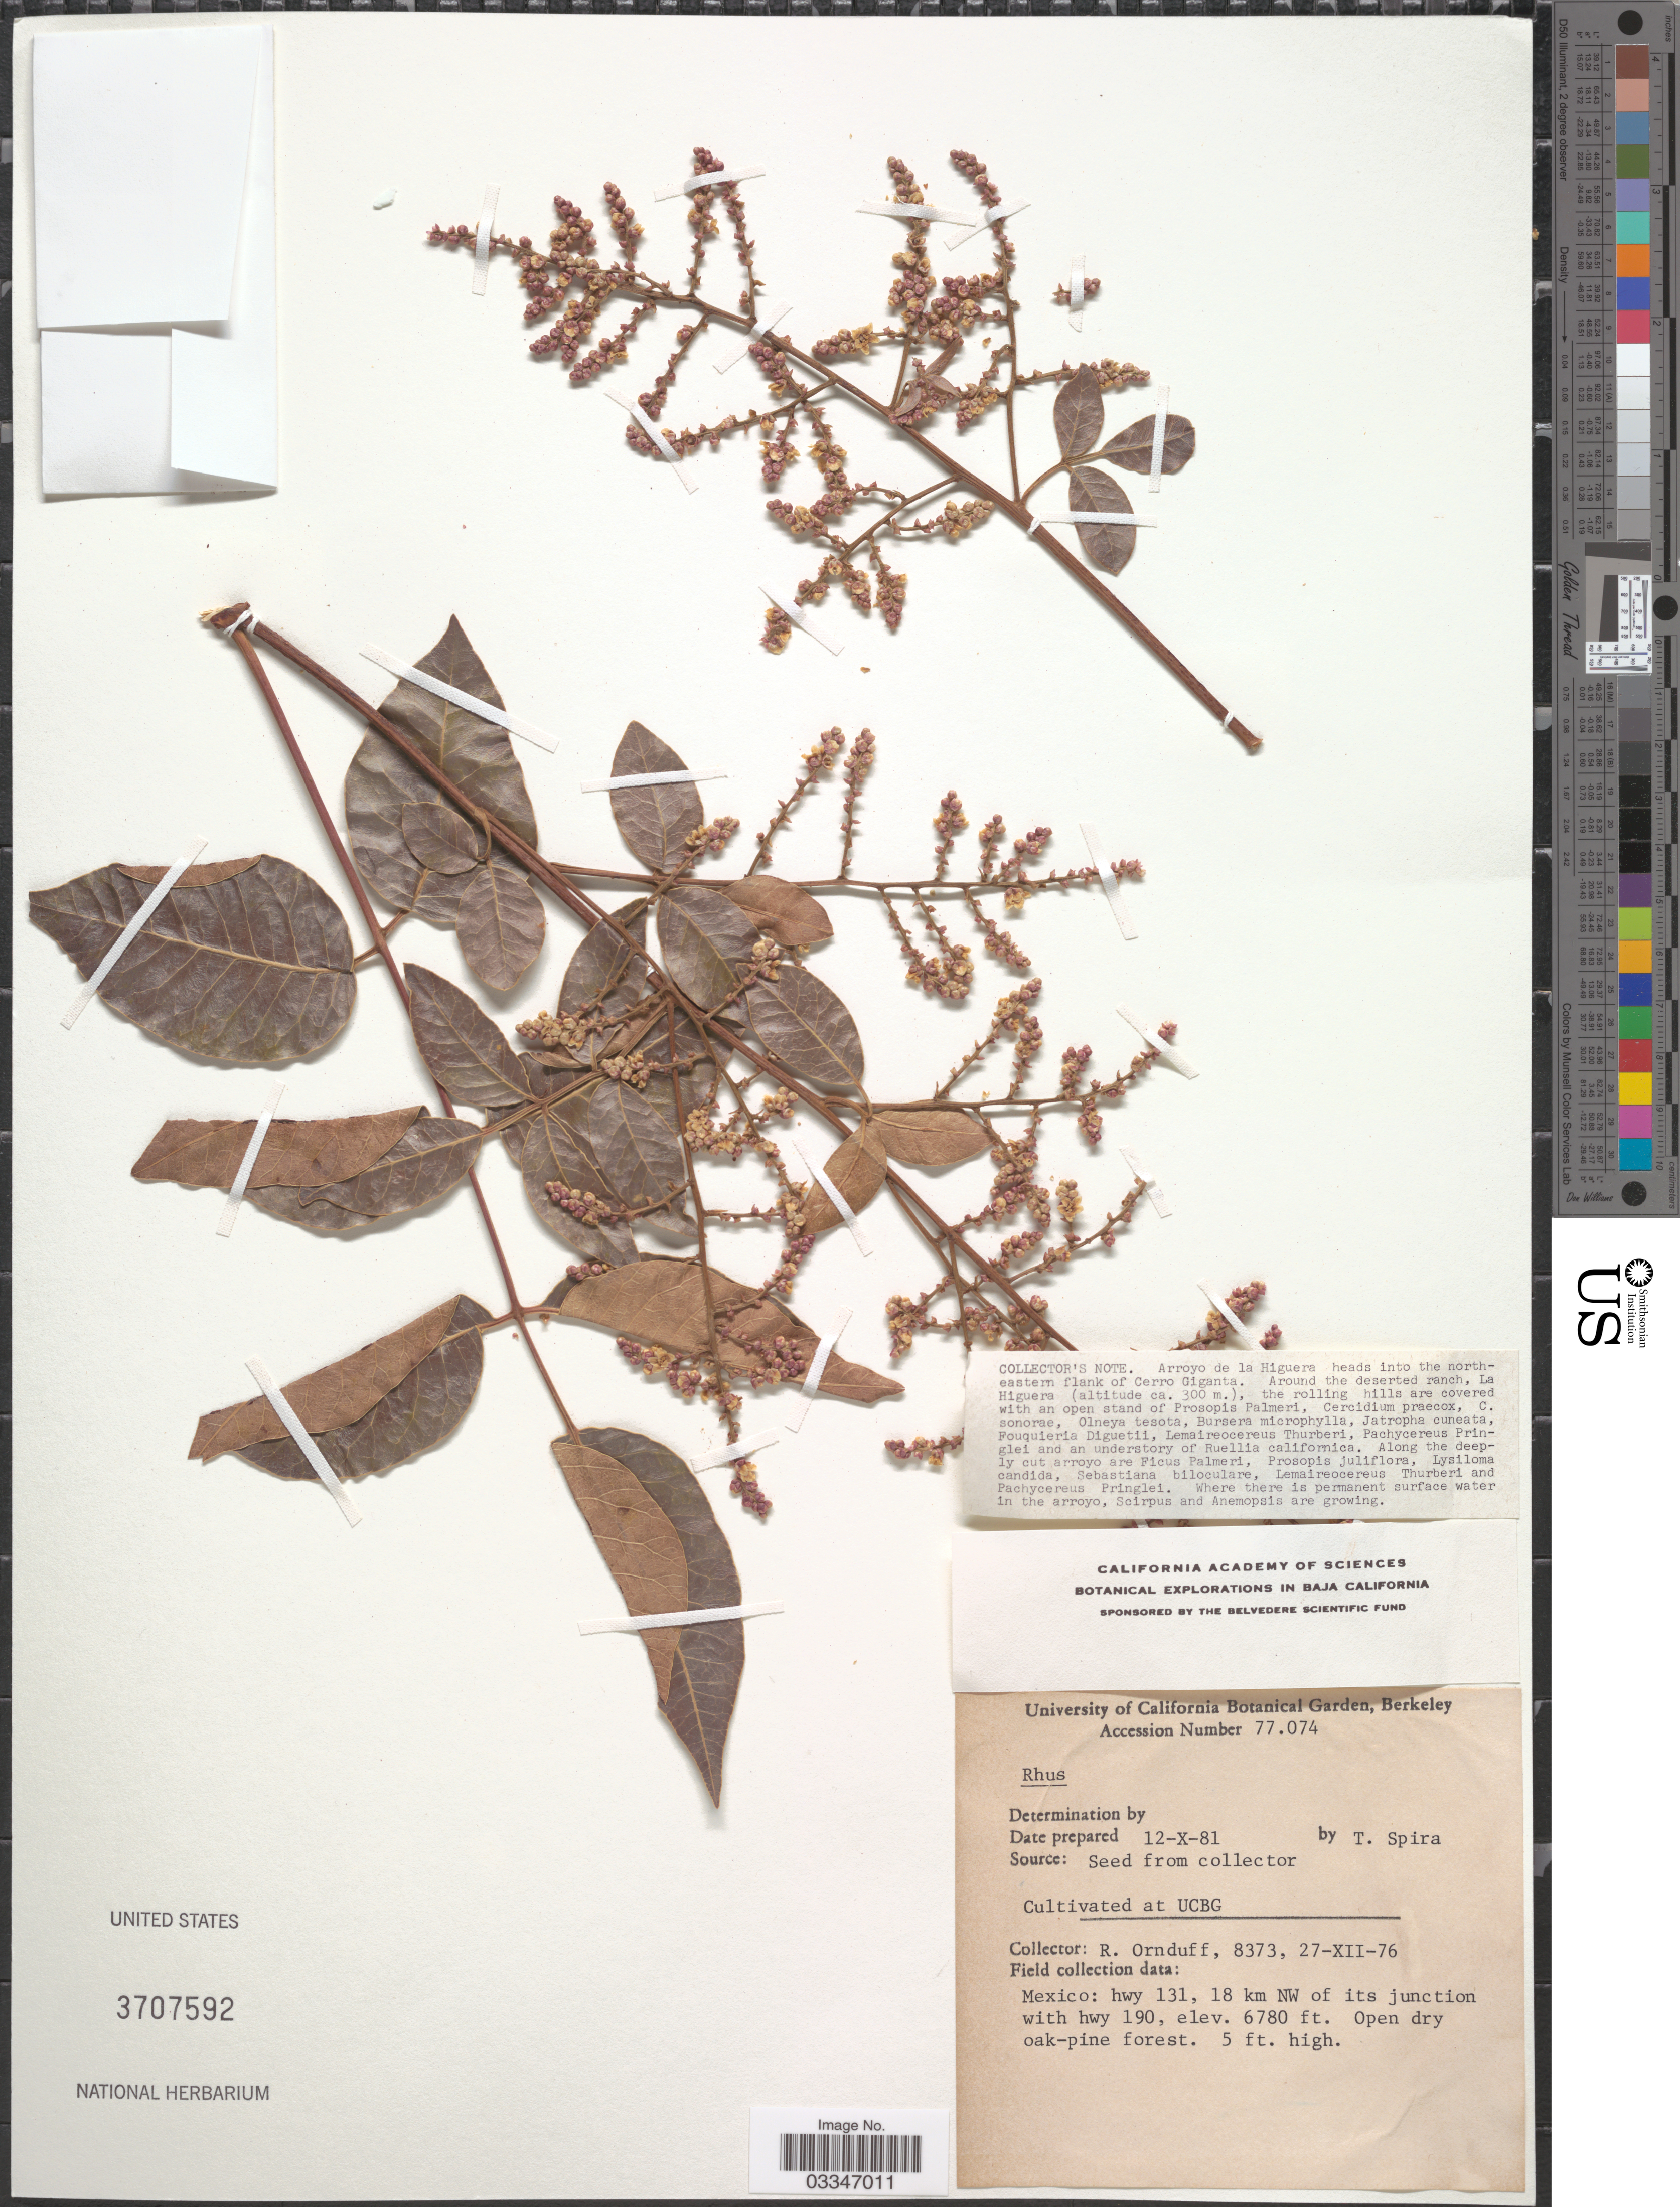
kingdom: Plantae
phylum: Tracheophyta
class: Magnoliopsida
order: Sapindales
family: Anacardiaceae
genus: Rhus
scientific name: Rhus sp.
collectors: T. Spira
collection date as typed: Transcribed d/m/y: 12/10/81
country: United States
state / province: California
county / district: Alameda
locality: University of California Botanical Garden, Berkeley.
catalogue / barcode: US 3707592